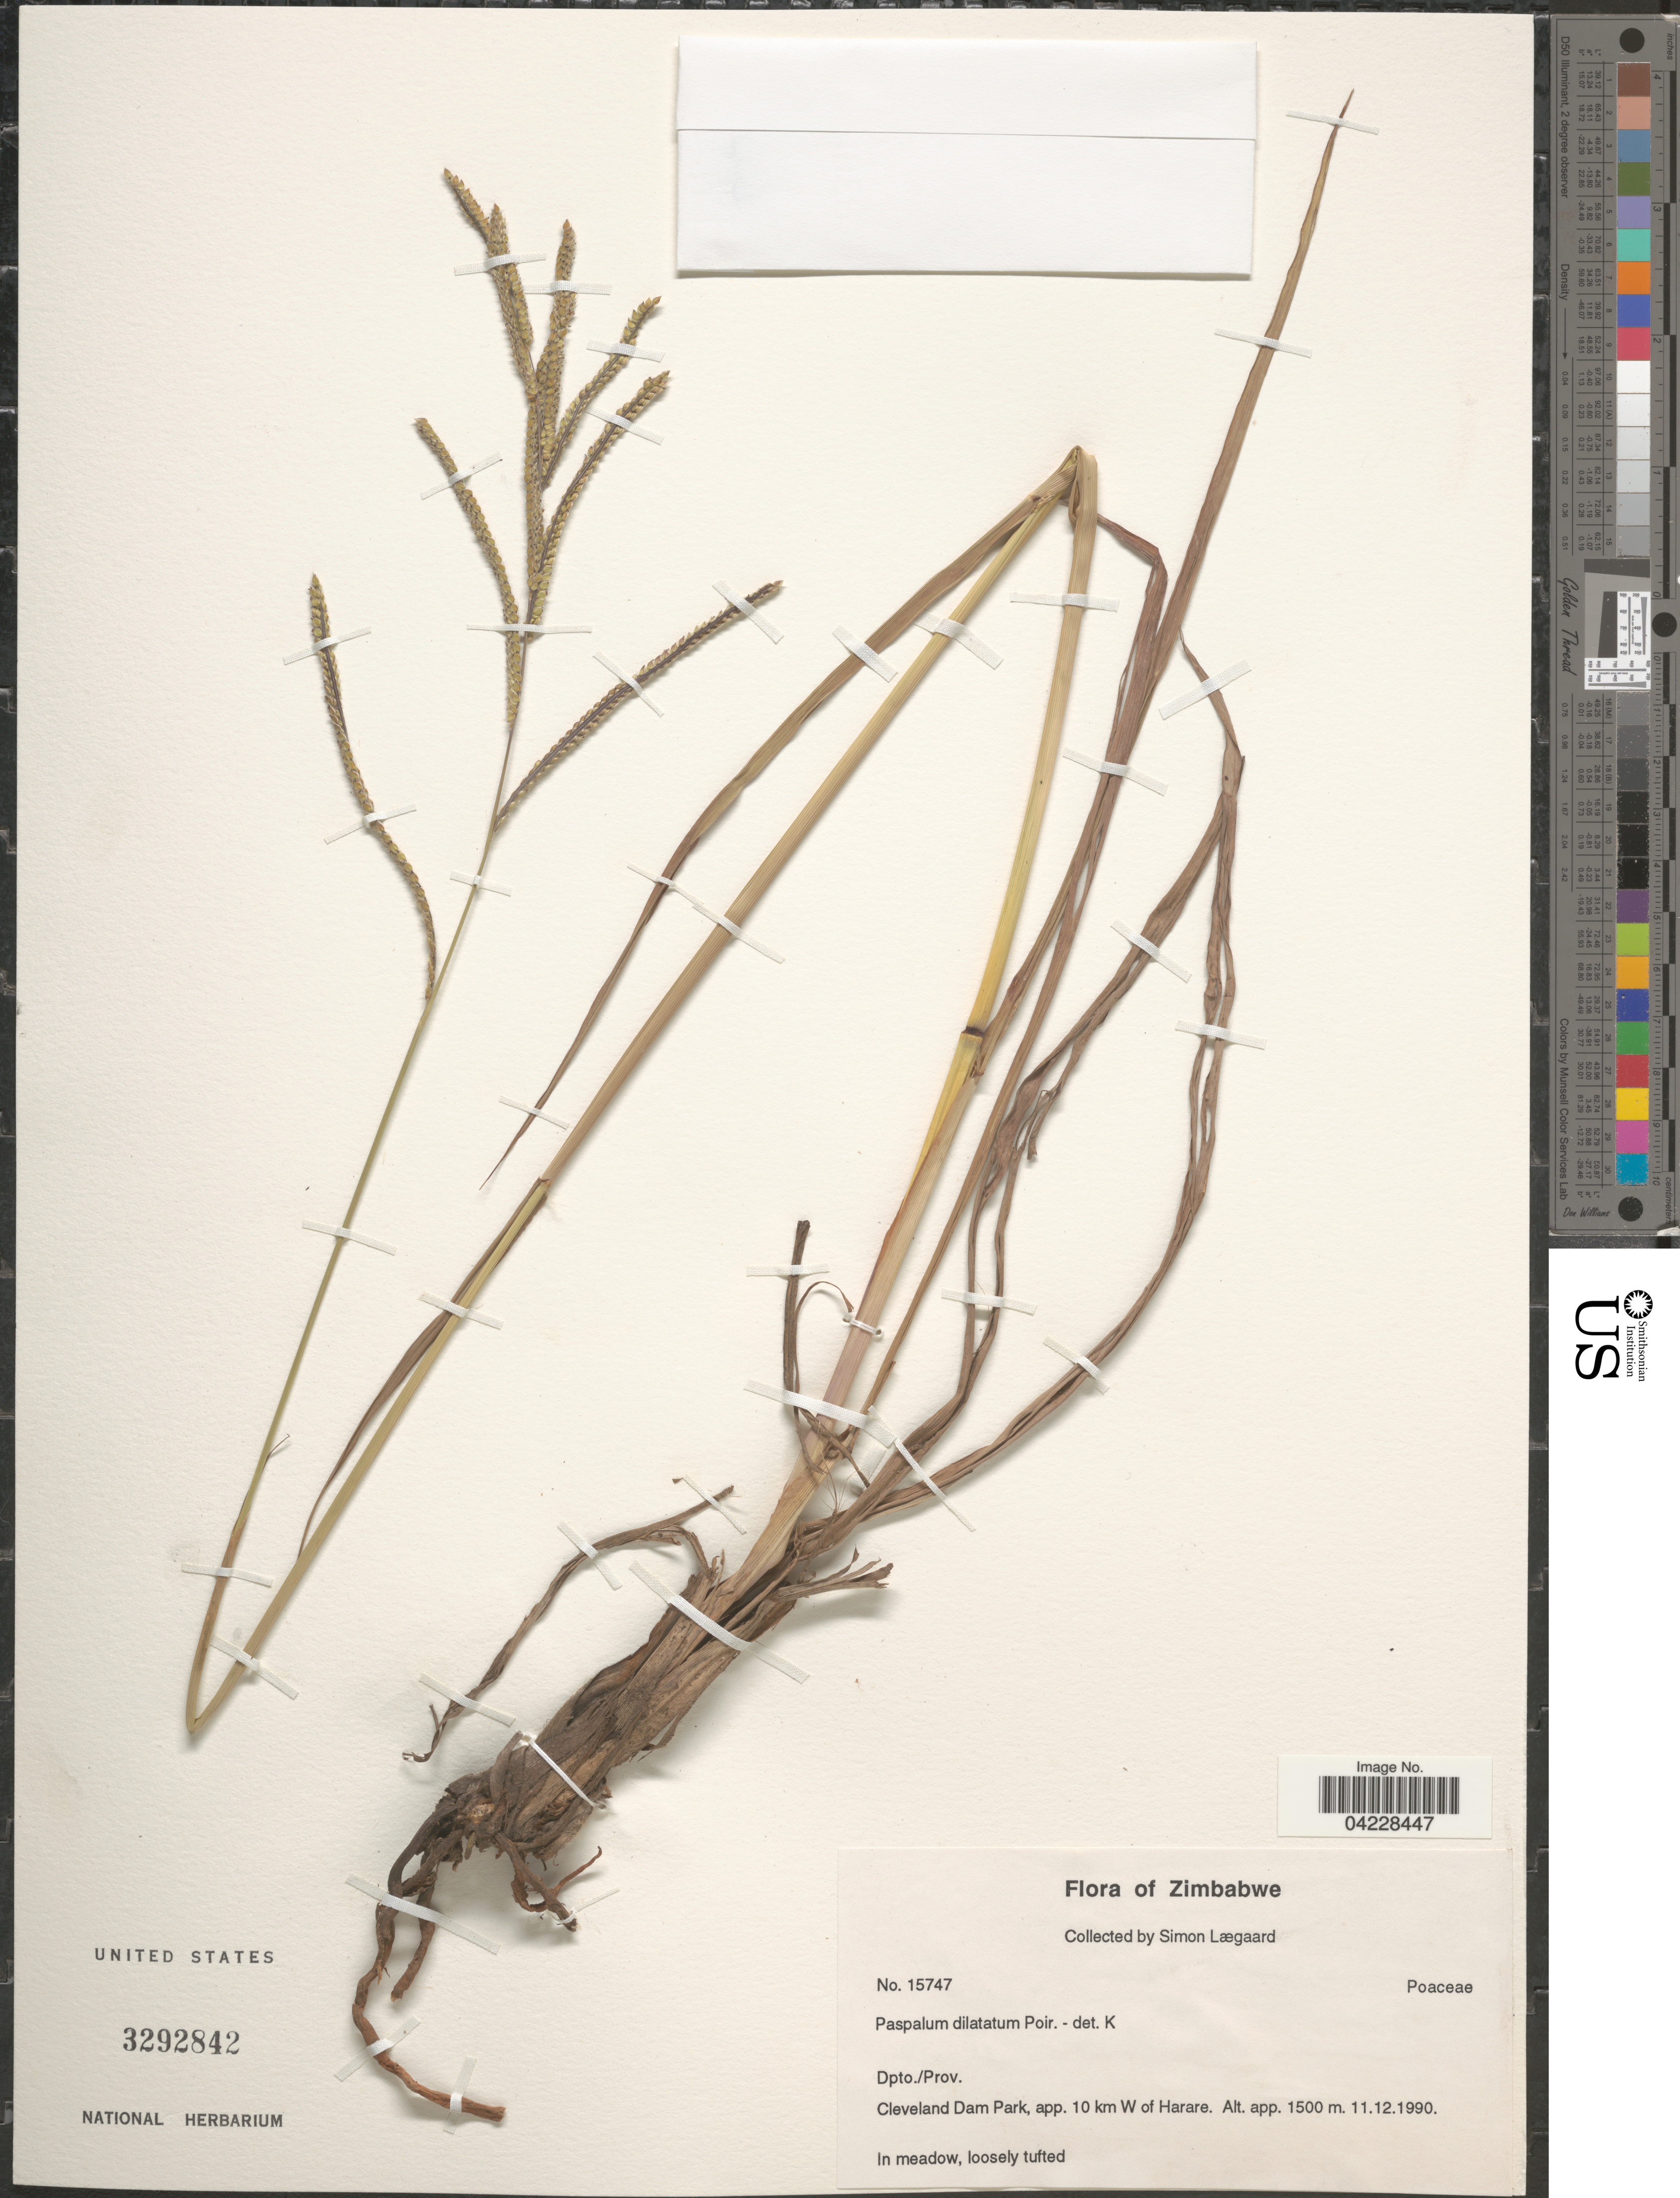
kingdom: Plantae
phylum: Tracheophyta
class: Liliopsida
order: Poales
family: Poaceae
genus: Paspalum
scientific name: Paspalum dilatatum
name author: Poir.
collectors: S. Lægaard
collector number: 15747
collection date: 1990-12-11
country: Zimbabwe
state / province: Harare (city)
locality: Cleveland Dam Park, app. 10 km w of Harare.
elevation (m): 1500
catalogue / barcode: US 3292842